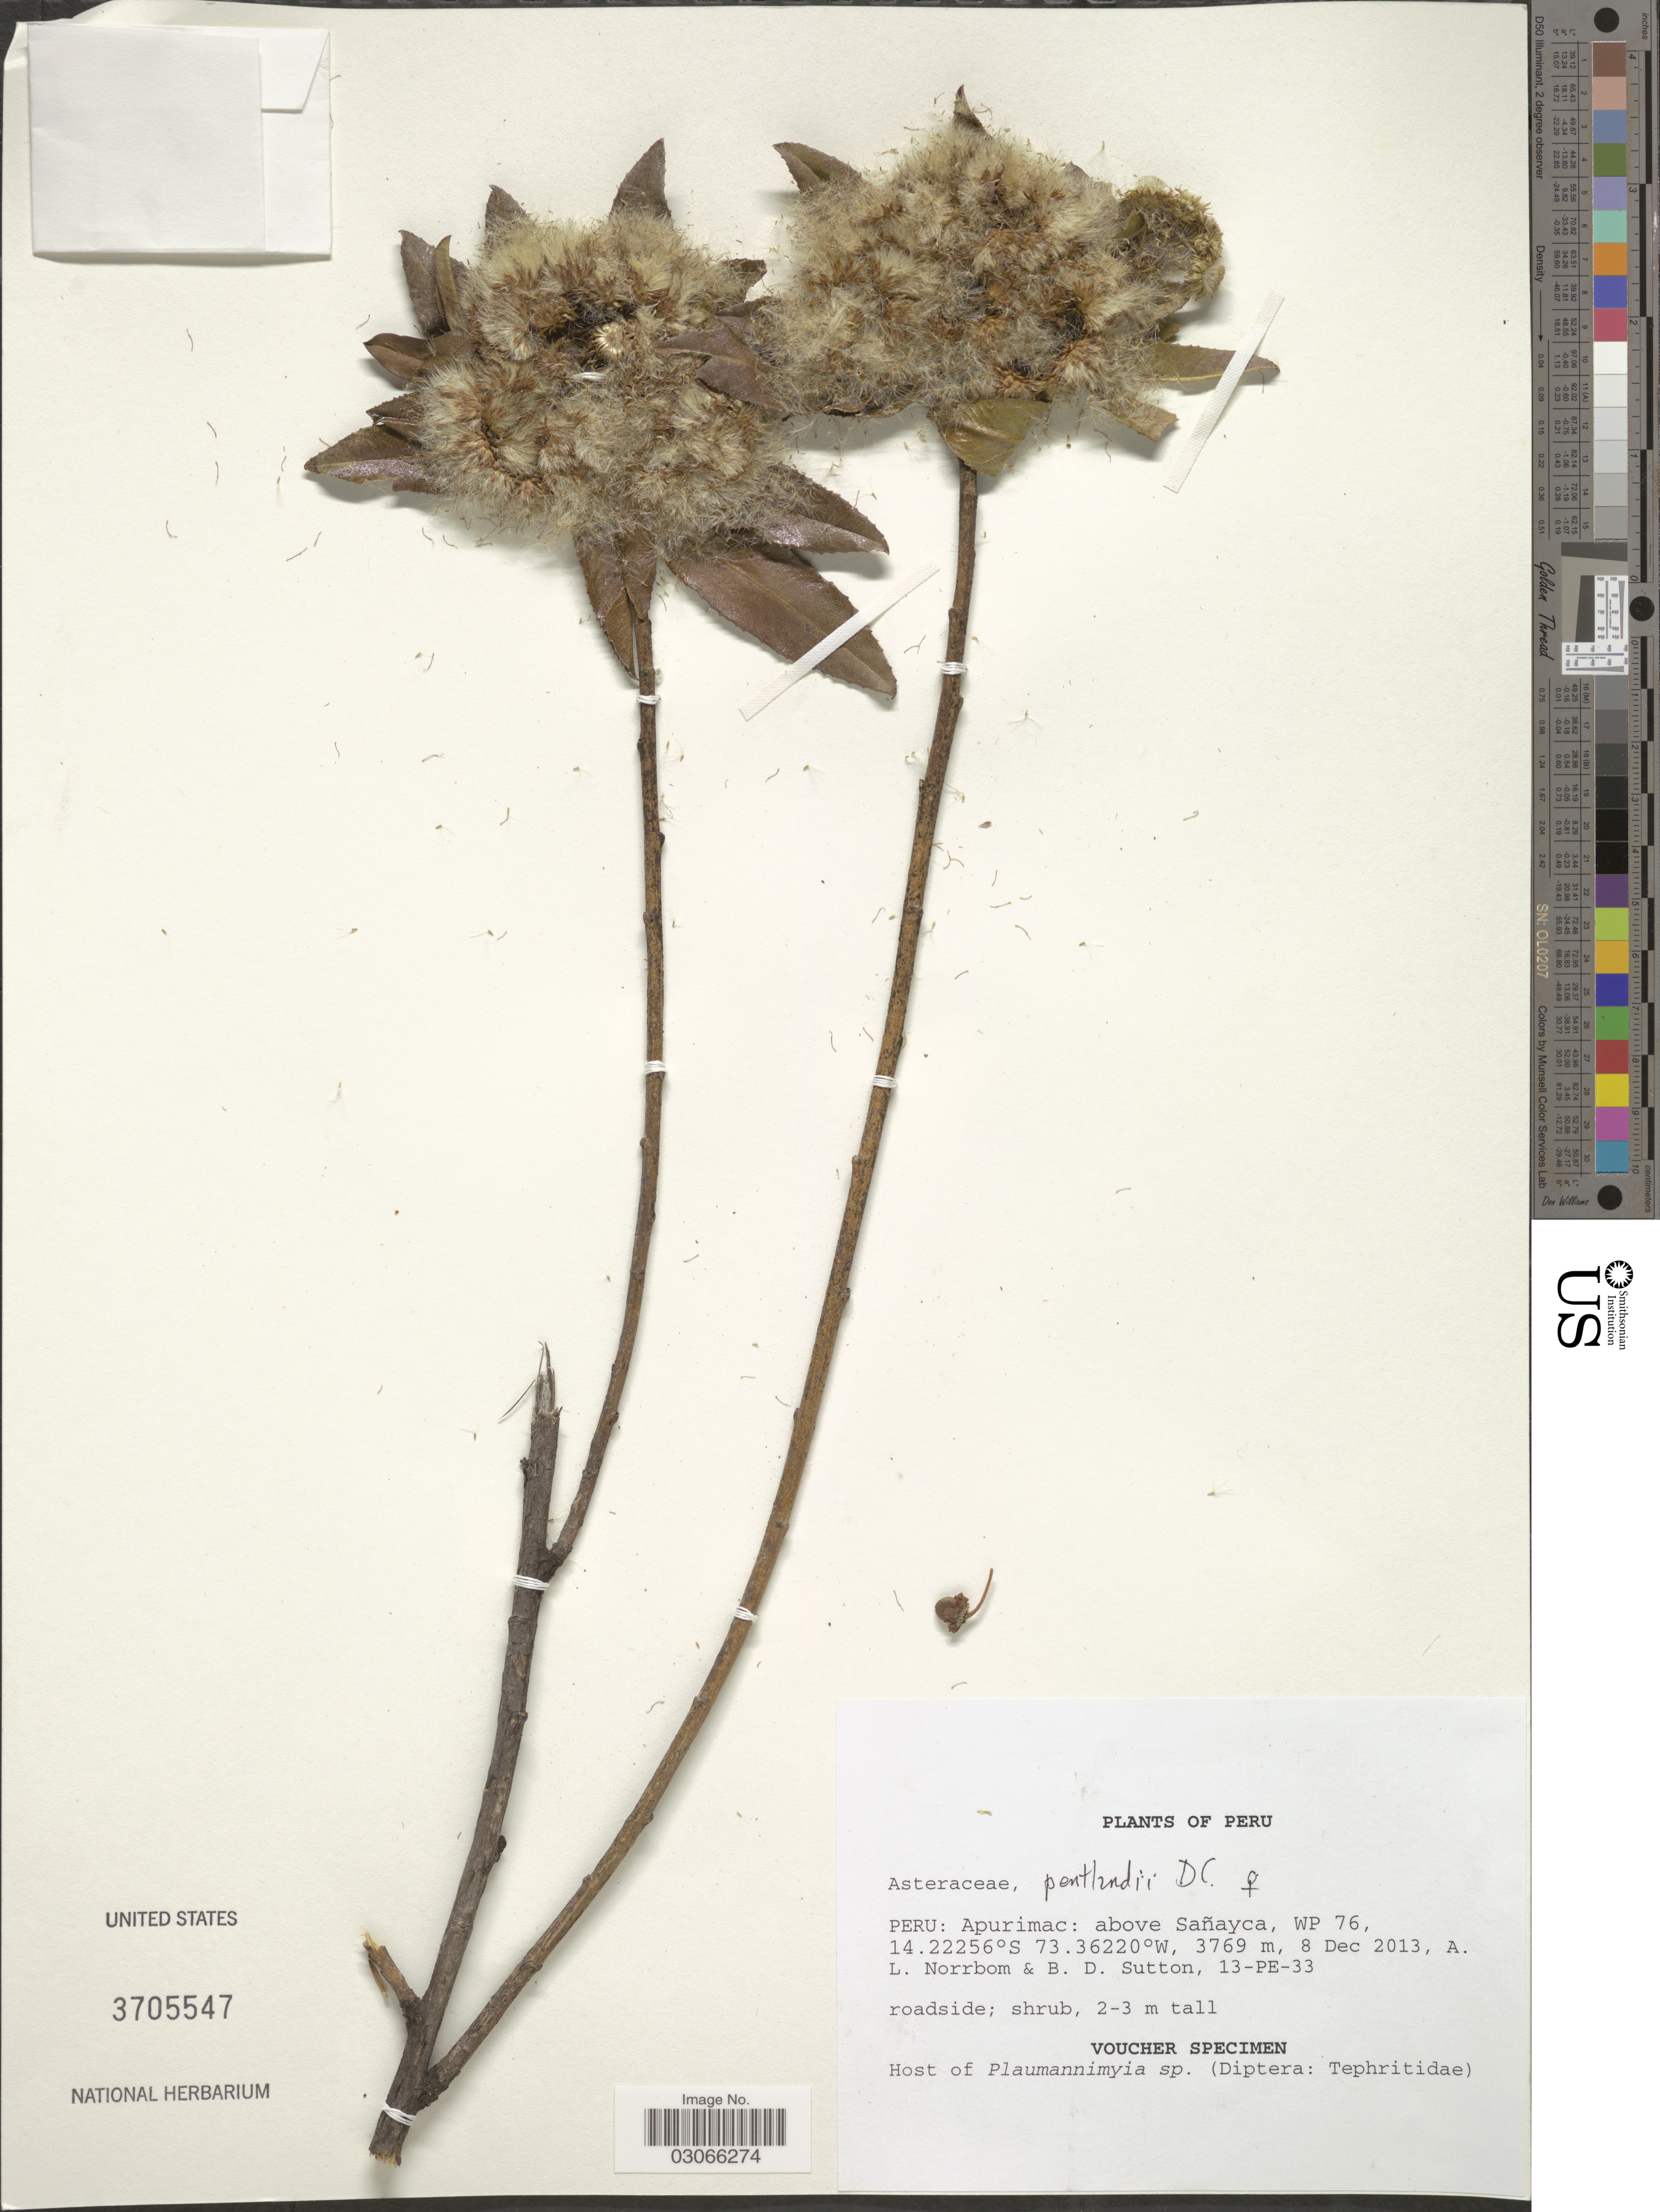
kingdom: Plantae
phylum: Tracheophyta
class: Magnoliopsida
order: Asterales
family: Asteraceae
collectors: A. L. Norrbom & B. Sutton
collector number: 13-PE-33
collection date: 2013-12-08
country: Peru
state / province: Apurímac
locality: Above Sañayca, WP 76.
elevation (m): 3769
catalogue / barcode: US 3705547